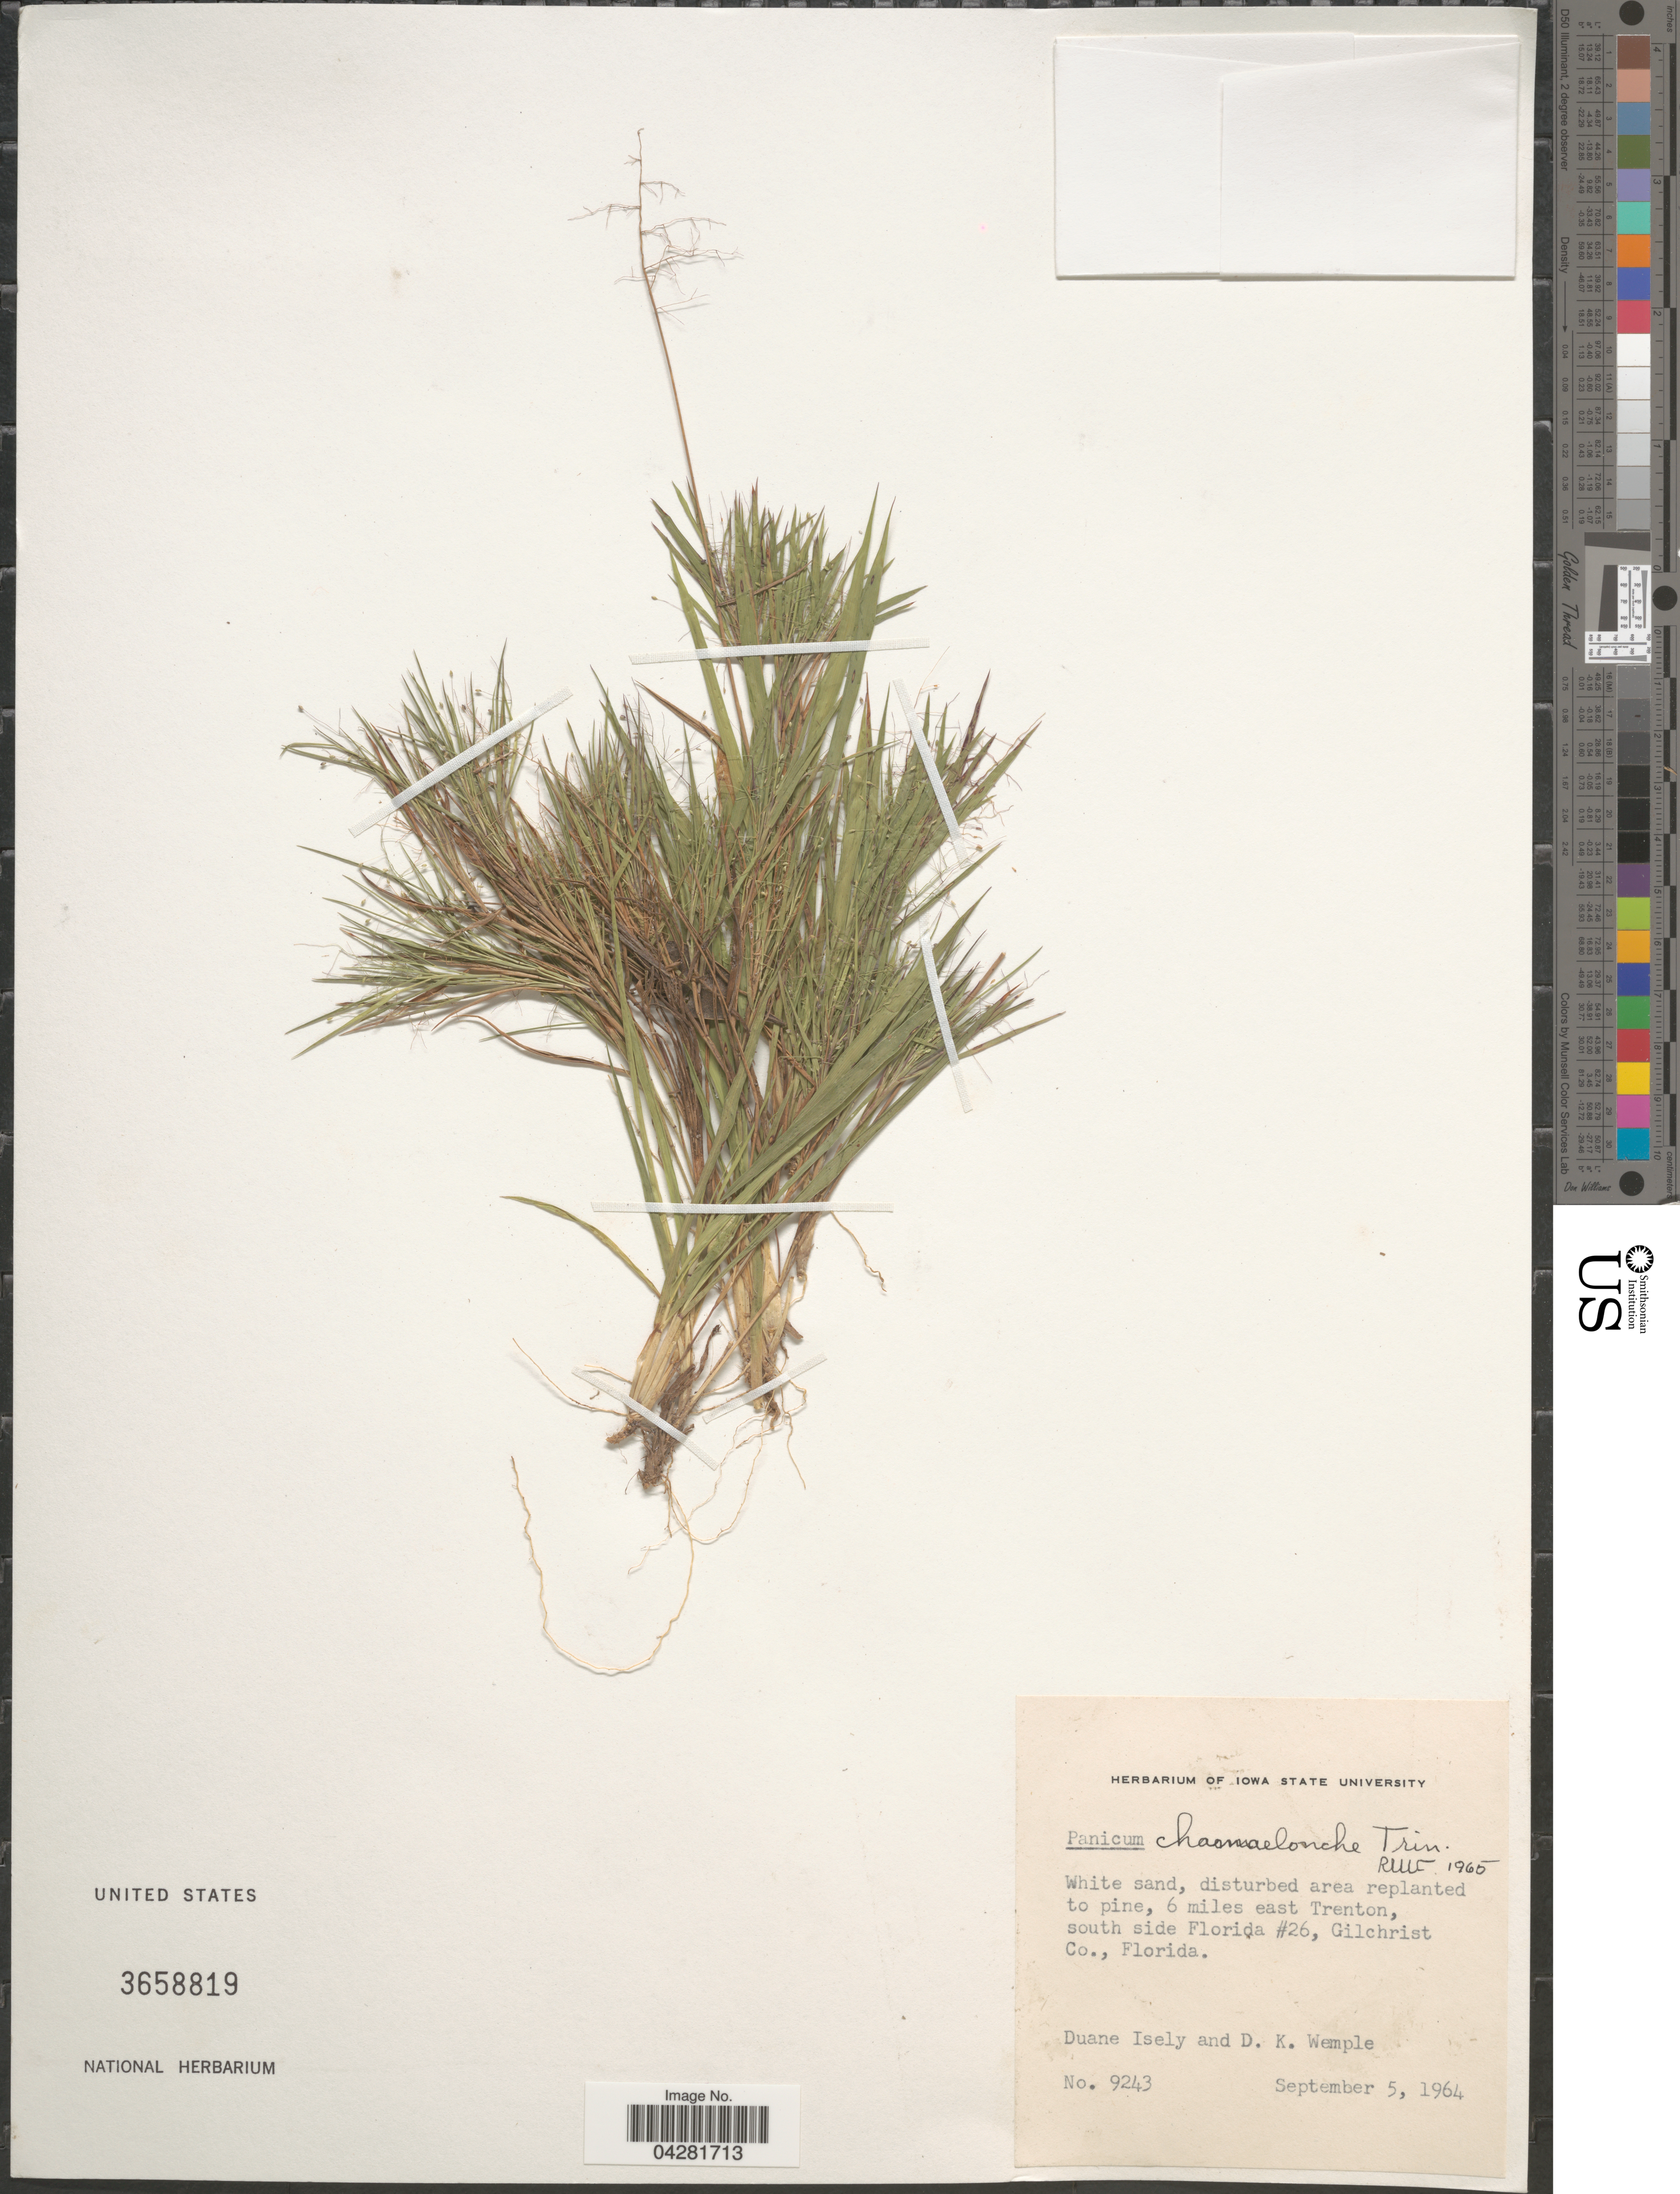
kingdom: Plantae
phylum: Tracheophyta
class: Liliopsida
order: Poales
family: Poaceae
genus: Dichanthelium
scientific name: Dichanthelium ensifolium var. ensifolium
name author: (Baldwin ex Elliot) Gould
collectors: D. Isely & D. Wemple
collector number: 9243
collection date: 1964-09-05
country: United States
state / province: Florida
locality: White sand, disturbed area replanted to pine, 6 miles east Trenton, south side Florida #26, Gilchrist Co.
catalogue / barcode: US 3658819